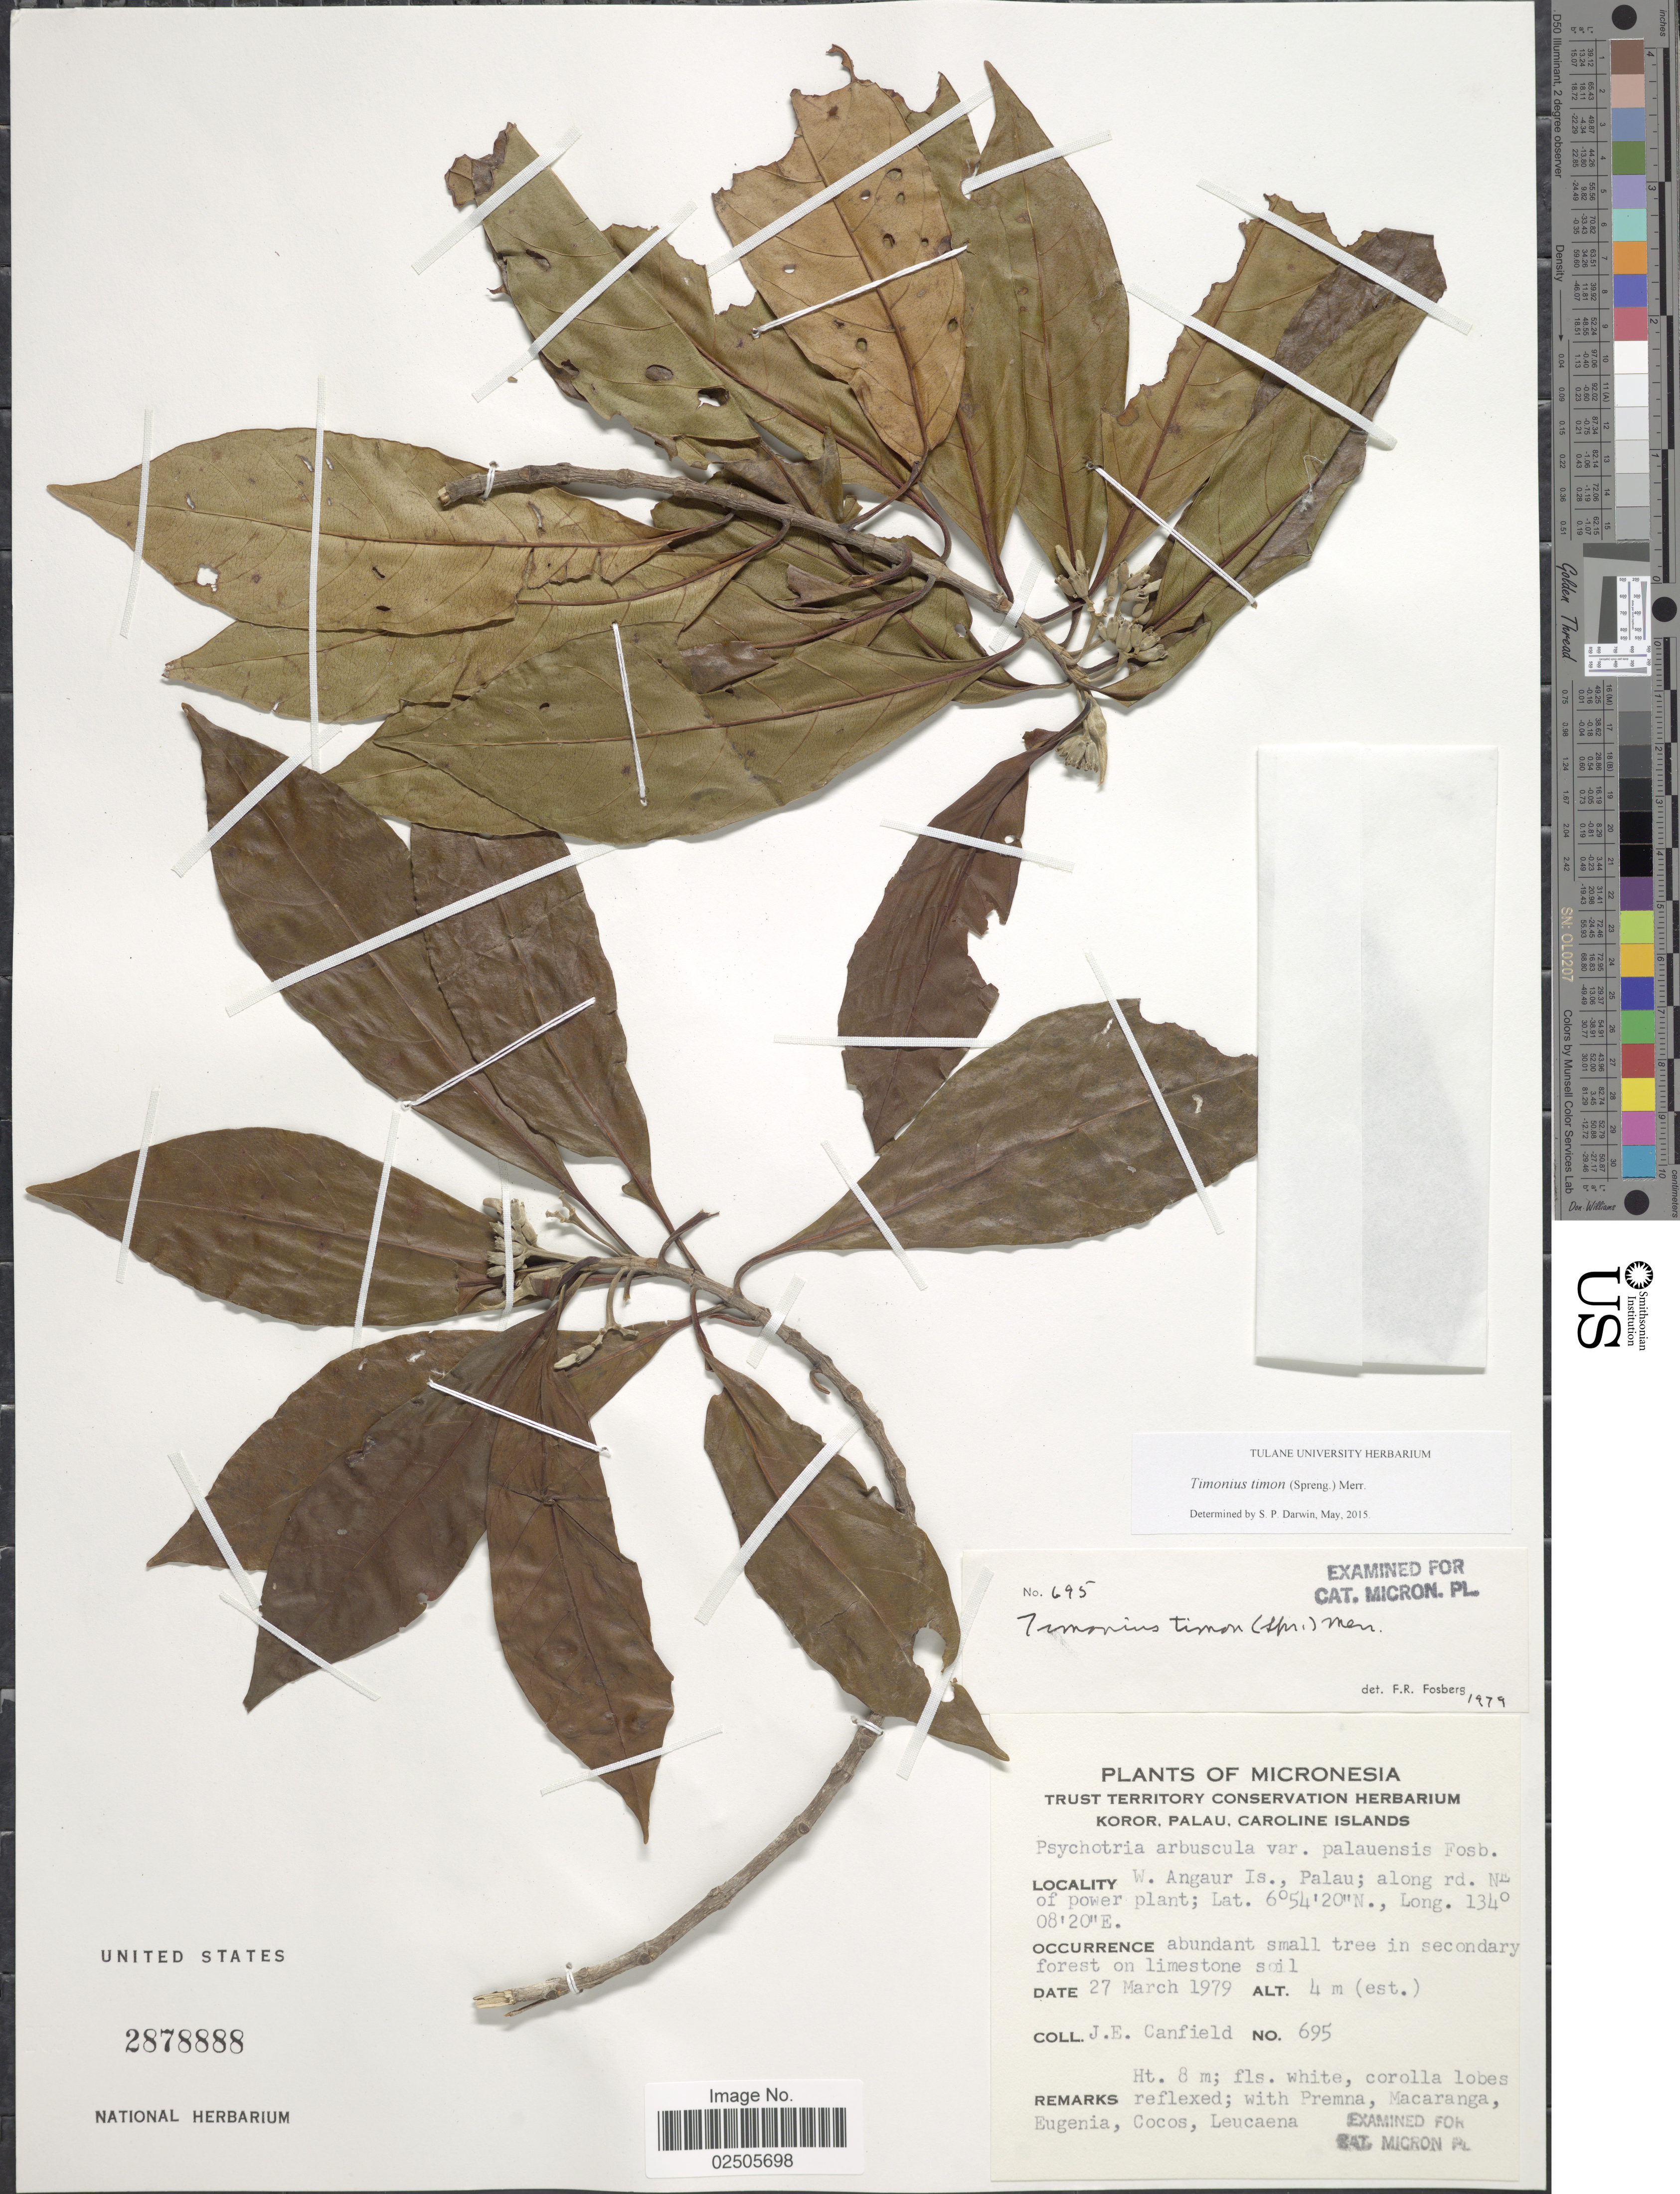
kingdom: Plantae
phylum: Tracheophyta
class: Magnoliopsida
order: Gentianales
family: Rubiaceae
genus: Timonius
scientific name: Timonius timon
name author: (Spreng.) Merr.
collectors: J. E. Canfield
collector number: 695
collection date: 1979-03-27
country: Palau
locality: Micronesia, Koror, Palau, Caroline Islands, W. Angaur Is., Palau; along rd NE . of power plant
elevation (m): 4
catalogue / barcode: US 2878888